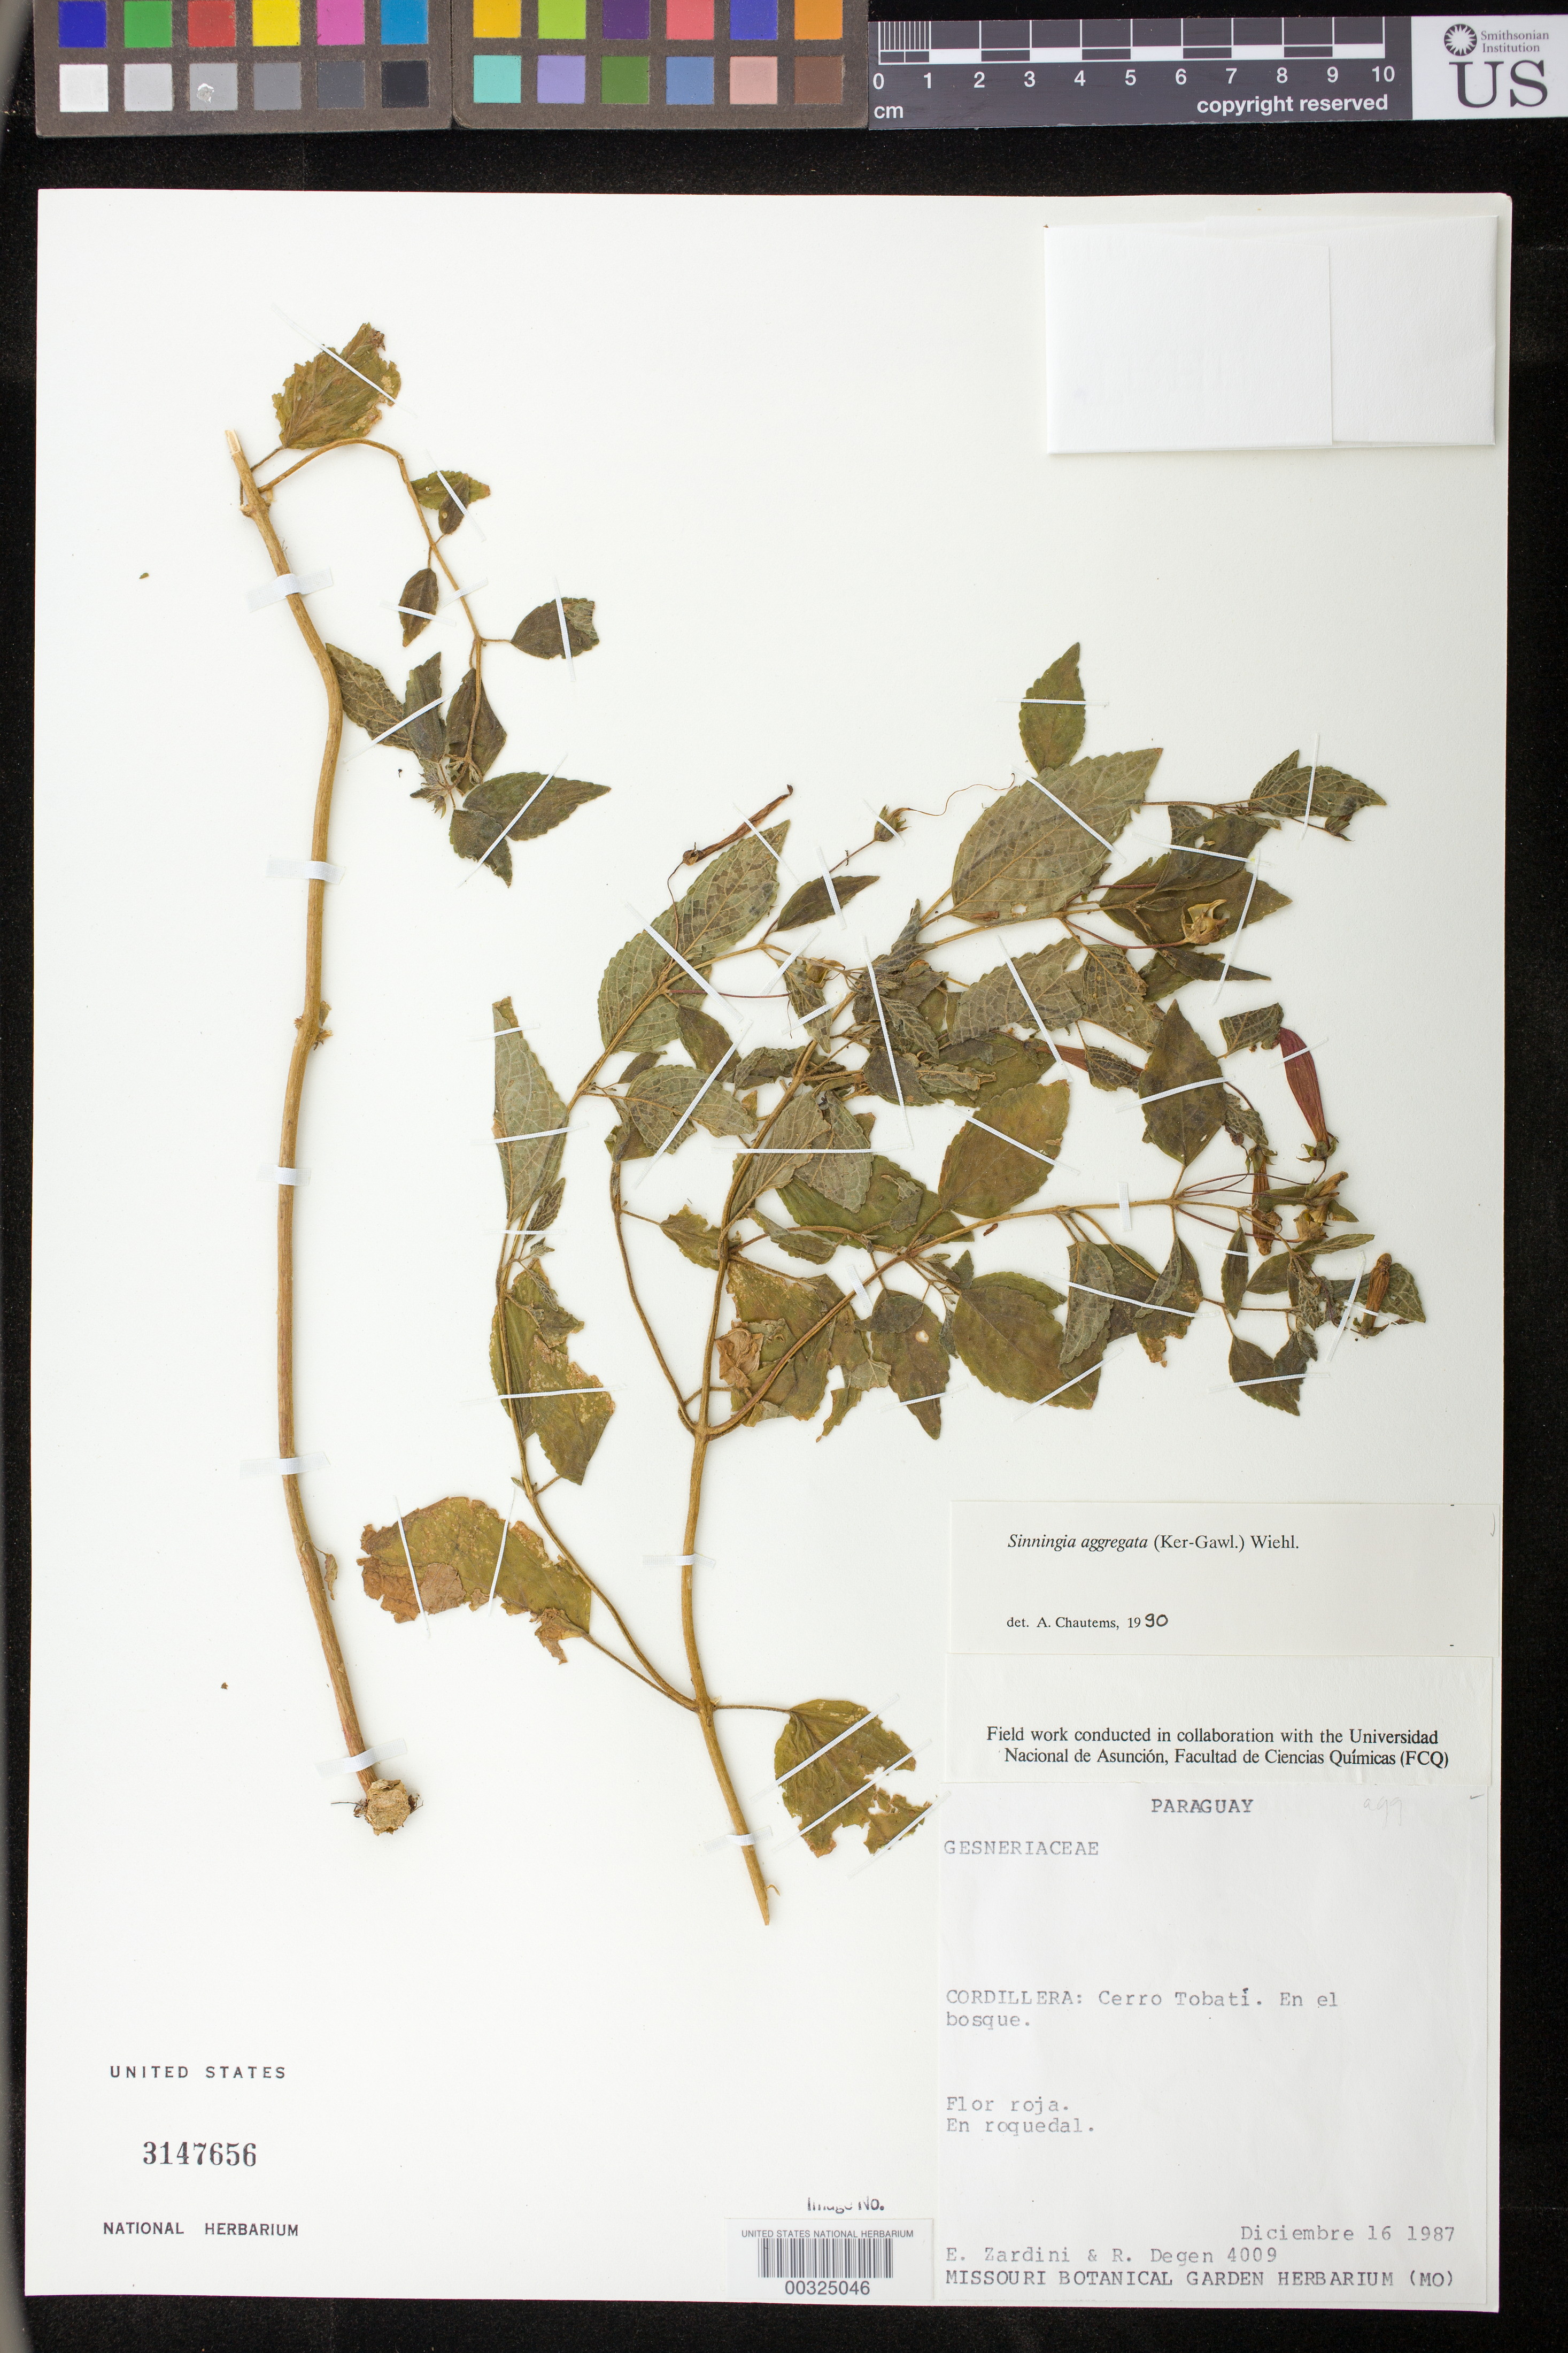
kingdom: Plantae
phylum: Tracheophyta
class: Magnoliopsida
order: Lamiales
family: Gesneriaceae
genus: Sinningia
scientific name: Sinningia aggregata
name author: (Ker Gawl.) Wiehler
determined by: Skog, Laurence E.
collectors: E. M. Zardini & R. Degen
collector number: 4009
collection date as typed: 16 Dec 1987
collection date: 1987-12-16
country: Paraguay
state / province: Cordillera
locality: Cerro Tobatí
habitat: En el bosque. En roquedal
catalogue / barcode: US 3147656